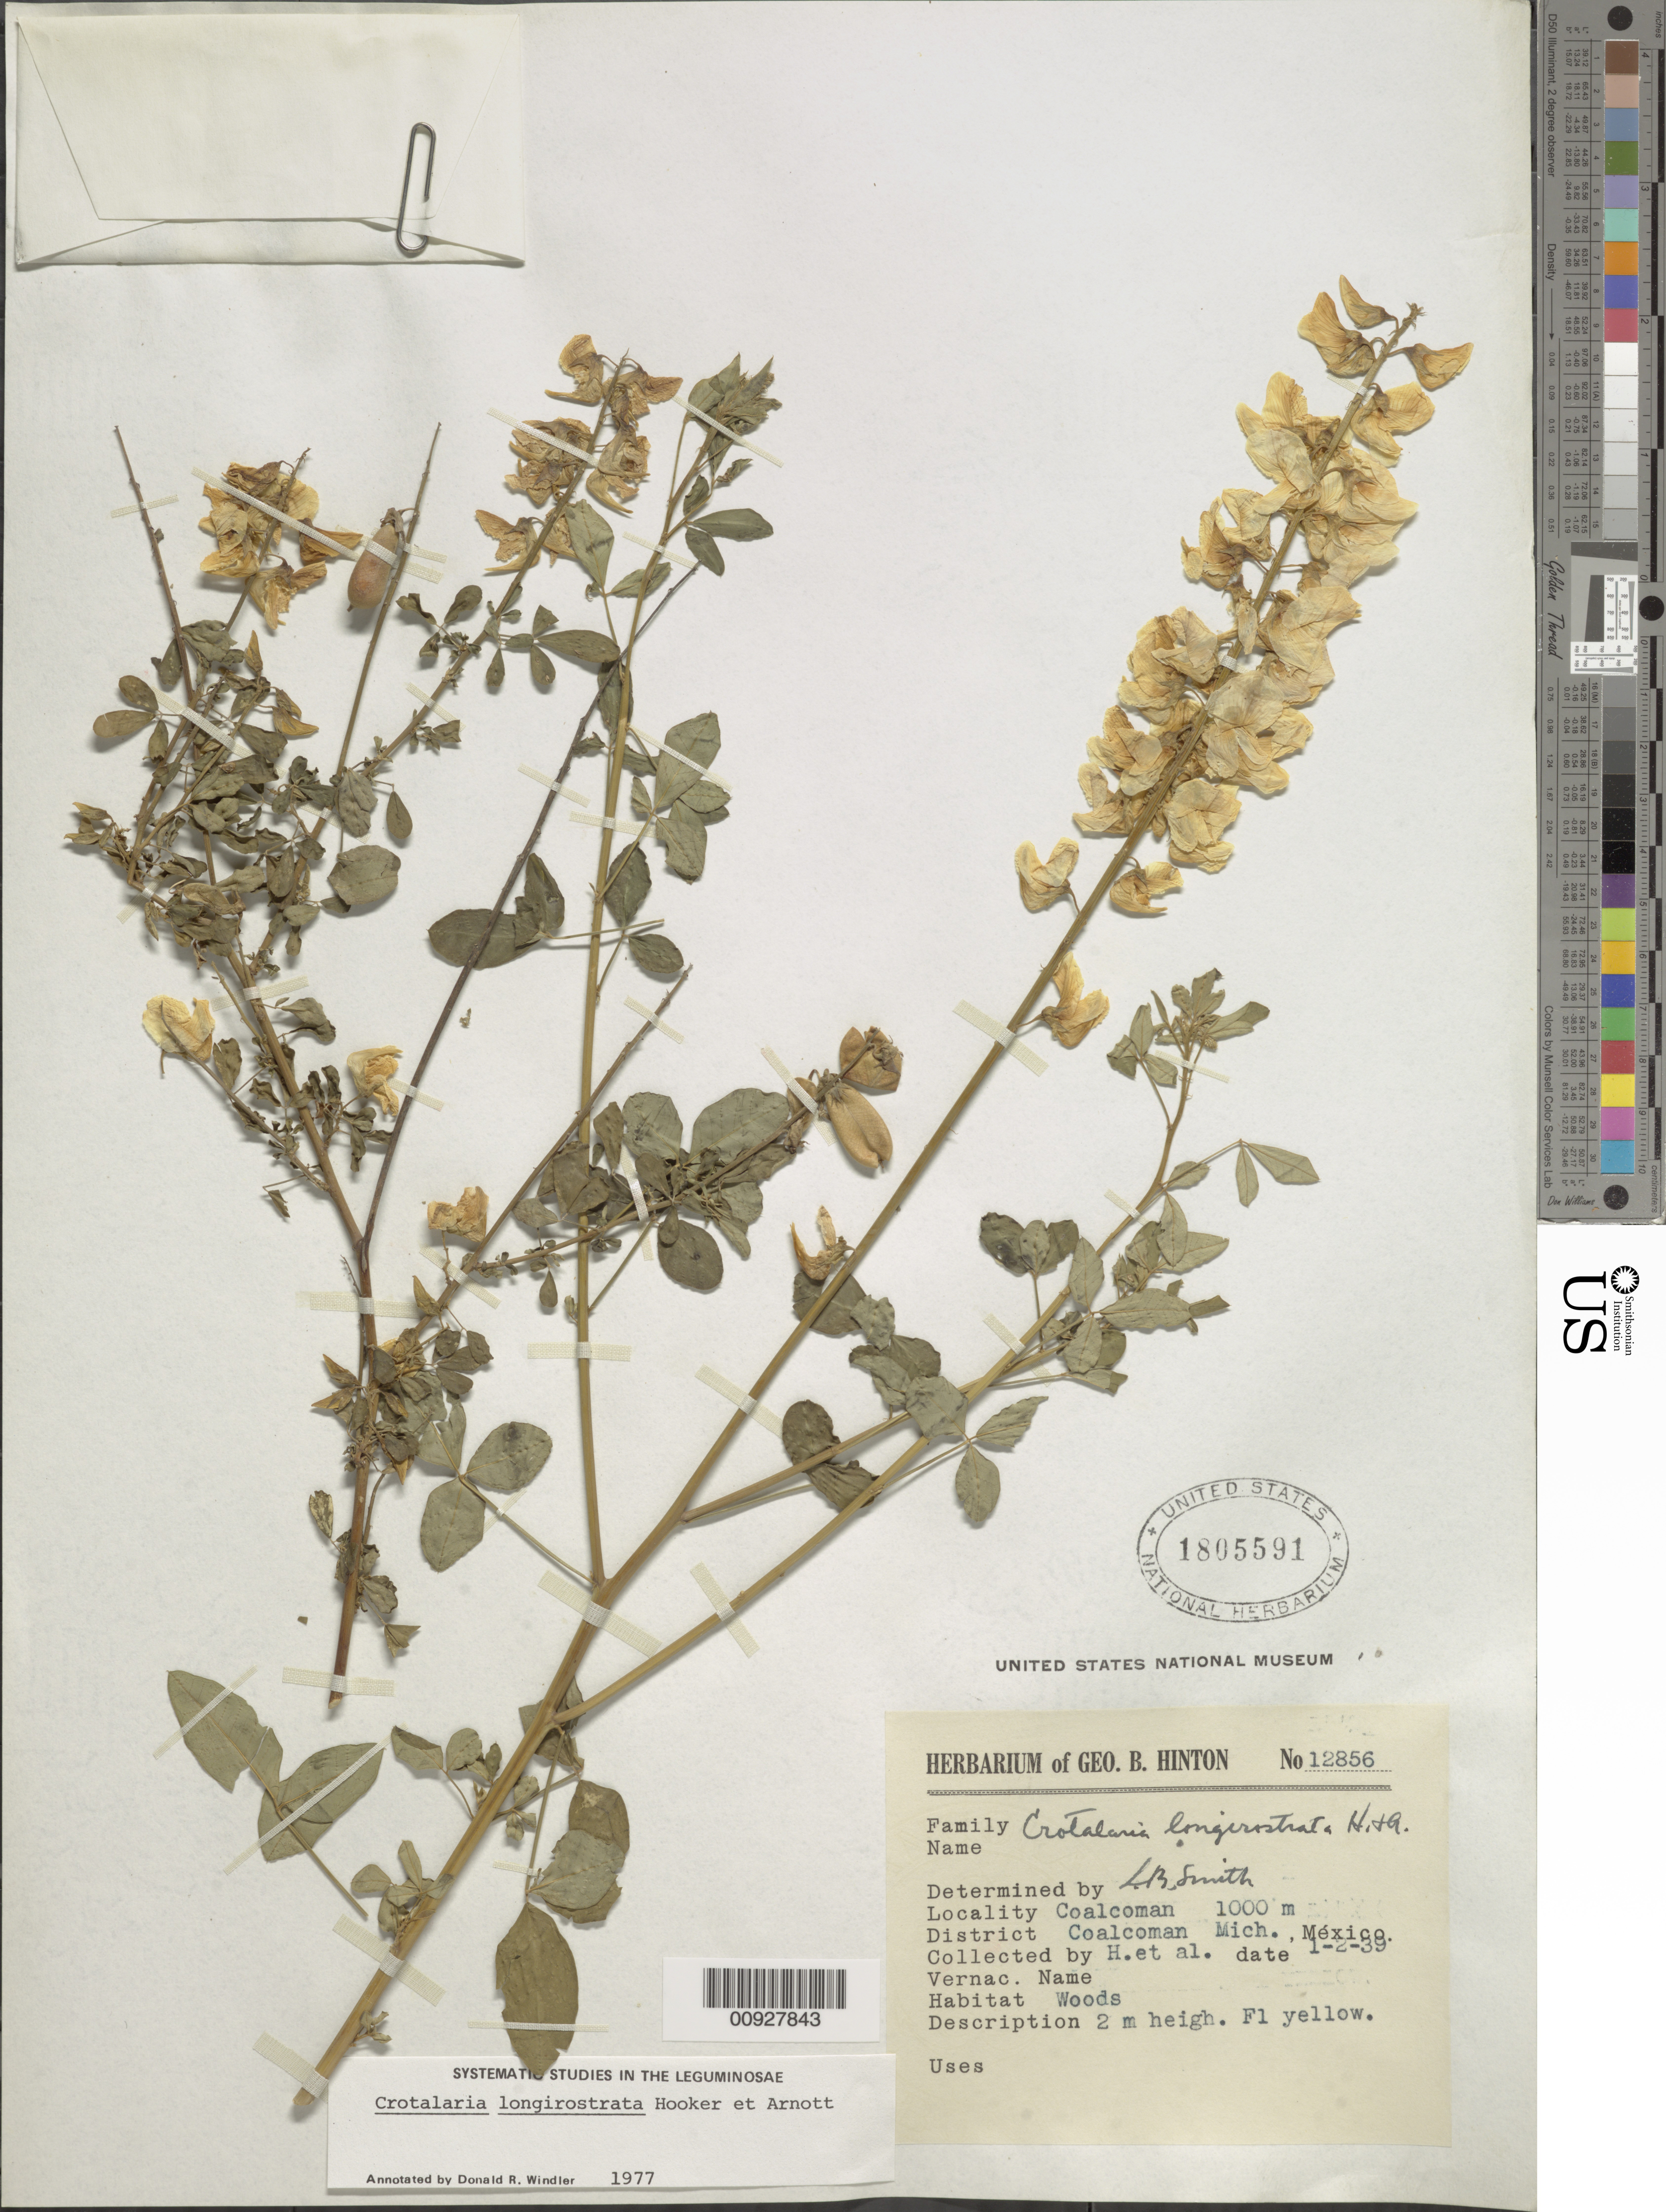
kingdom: Plantae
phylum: Tracheophyta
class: Magnoliopsida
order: Fabales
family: Fabaceae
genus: Crotalaria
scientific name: Crotalaria longirostrata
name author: Hook. & Arn.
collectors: G. B. Hinton & et al.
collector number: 12856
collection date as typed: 02 Jan 1939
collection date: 1939-01-02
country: Mexico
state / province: Michoacán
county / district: Coalcomán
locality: Coalcomán, District Coalcomán, Michoacán.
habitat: Woods.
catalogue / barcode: US 1805591